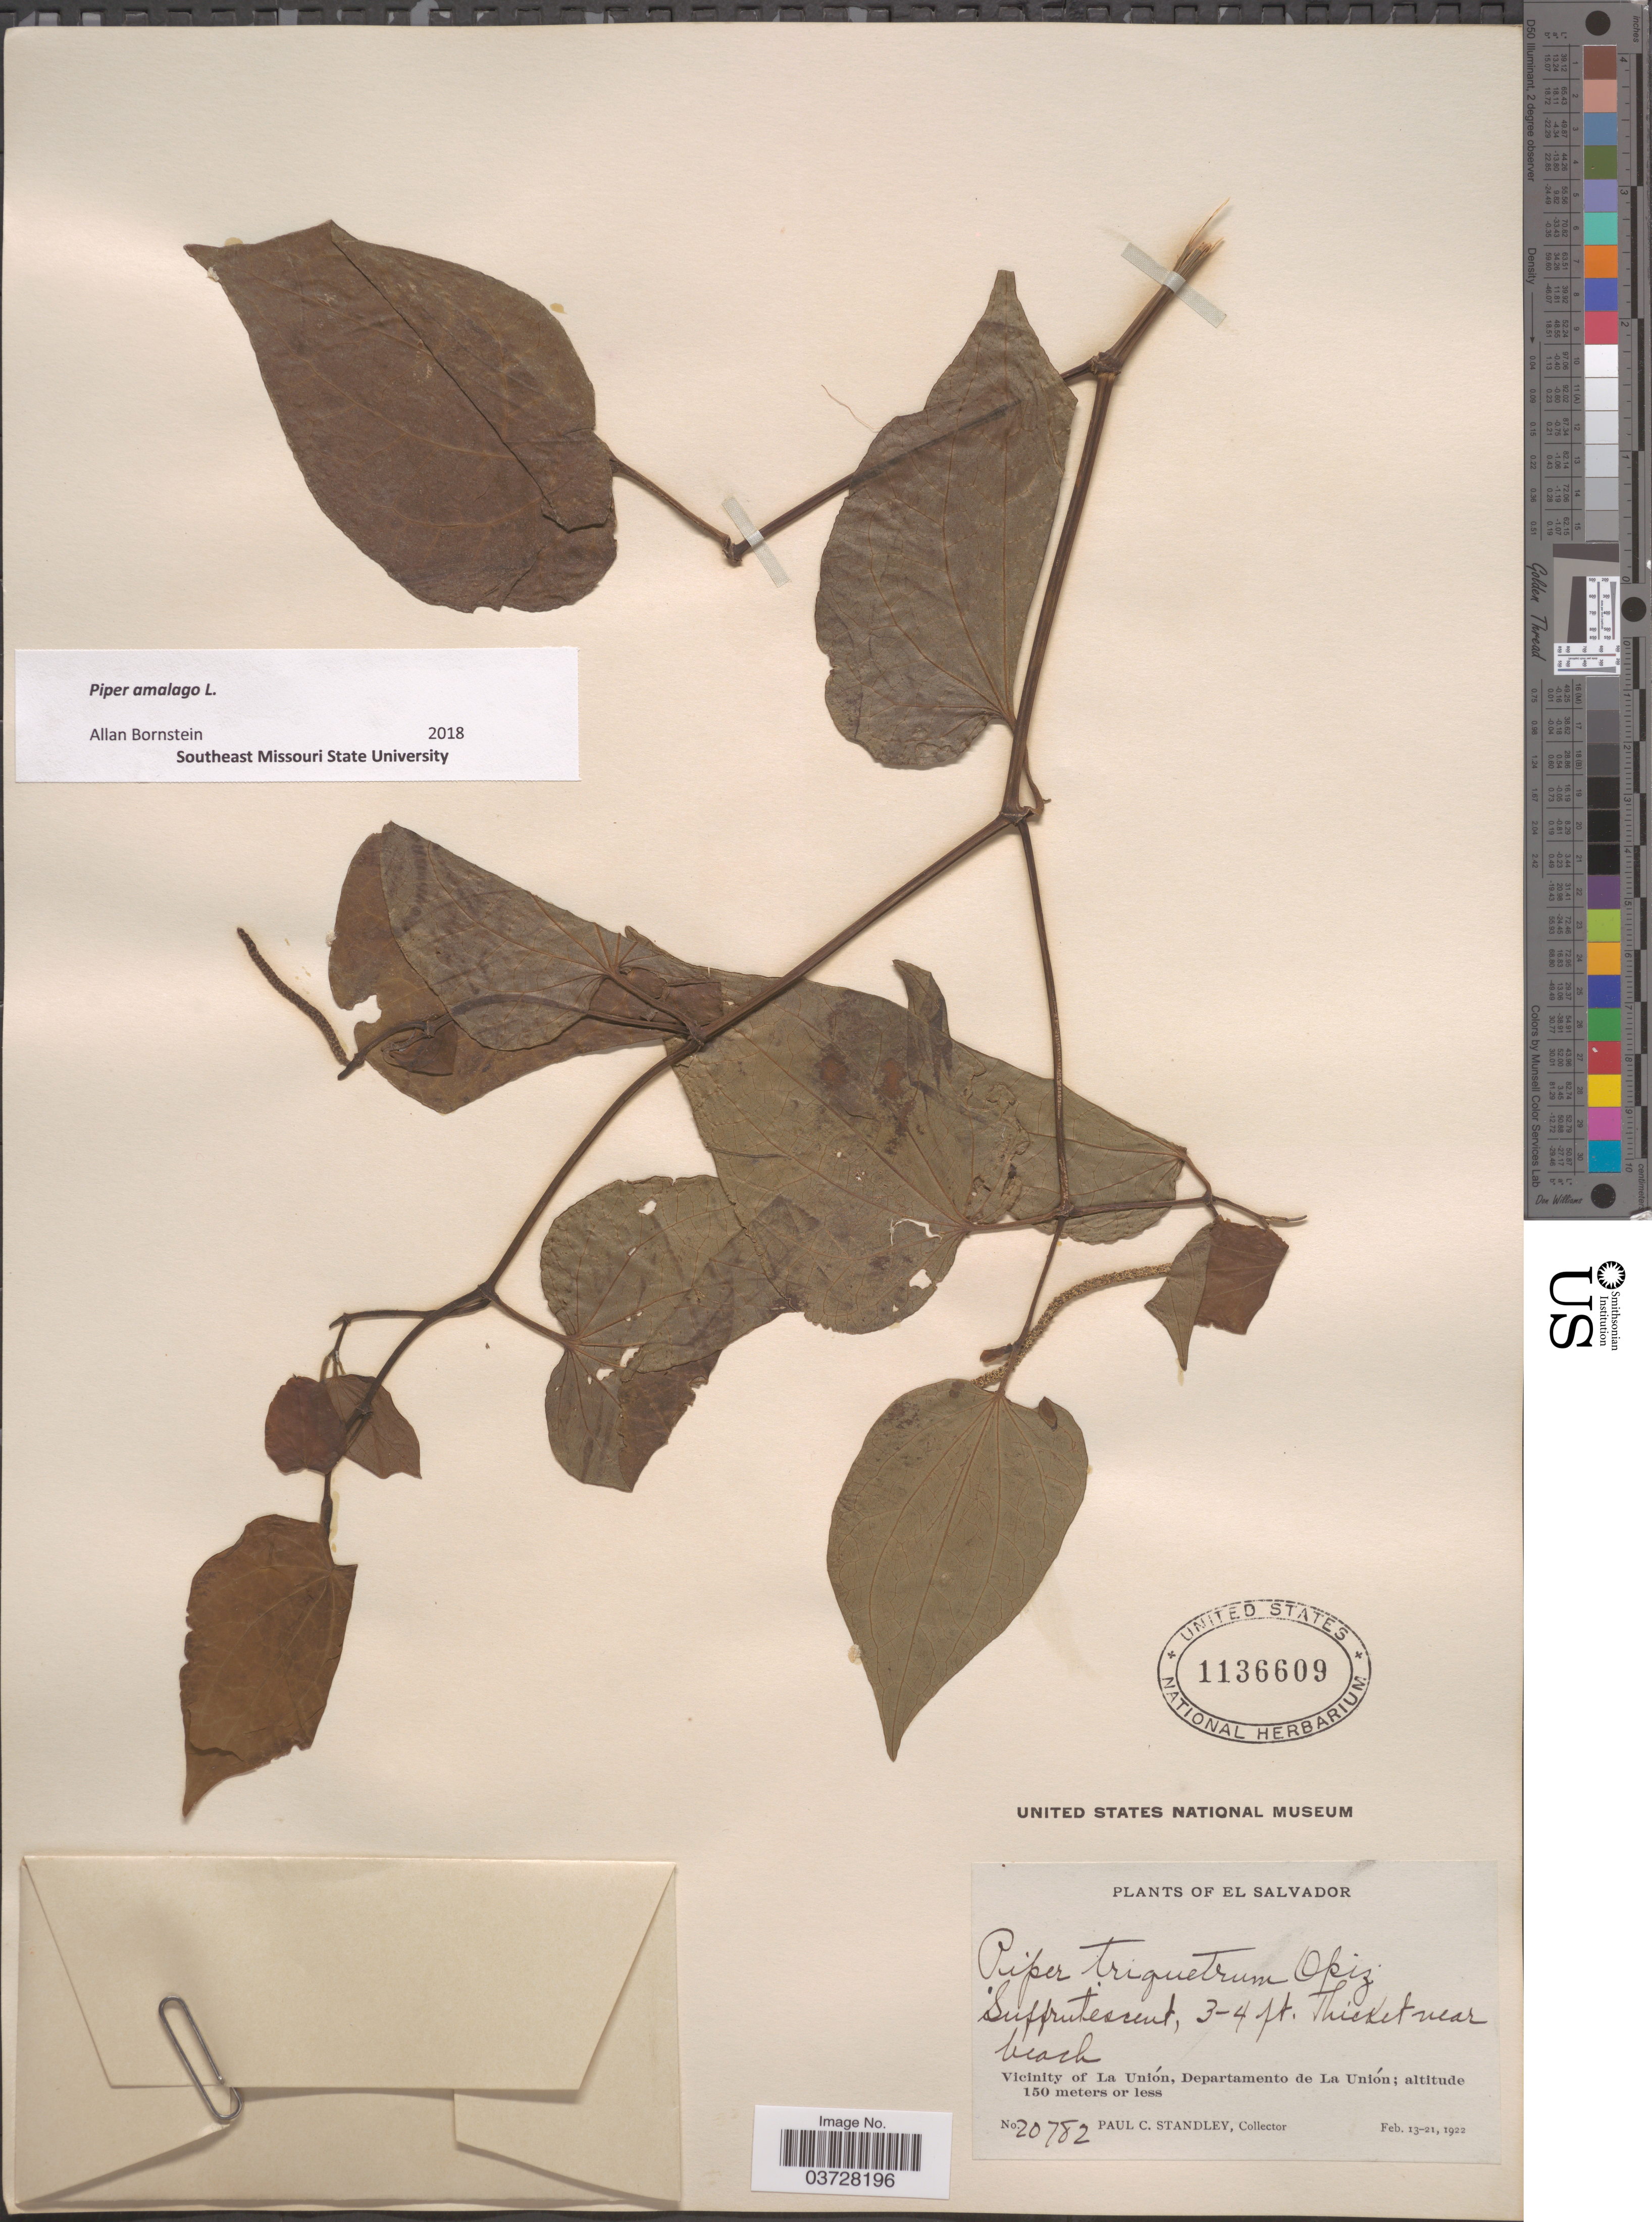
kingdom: Plantae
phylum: Tracheophyta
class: Magnoliopsida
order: Piperales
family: Piperaceae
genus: Piper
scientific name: Piper amalago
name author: L.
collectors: P. C. Standley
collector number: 20782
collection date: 1922-02-13/1922-02-21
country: El Salvador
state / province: La Union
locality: Vicinity of La Unión, Departamento de La Unión.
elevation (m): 150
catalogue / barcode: US 1136609